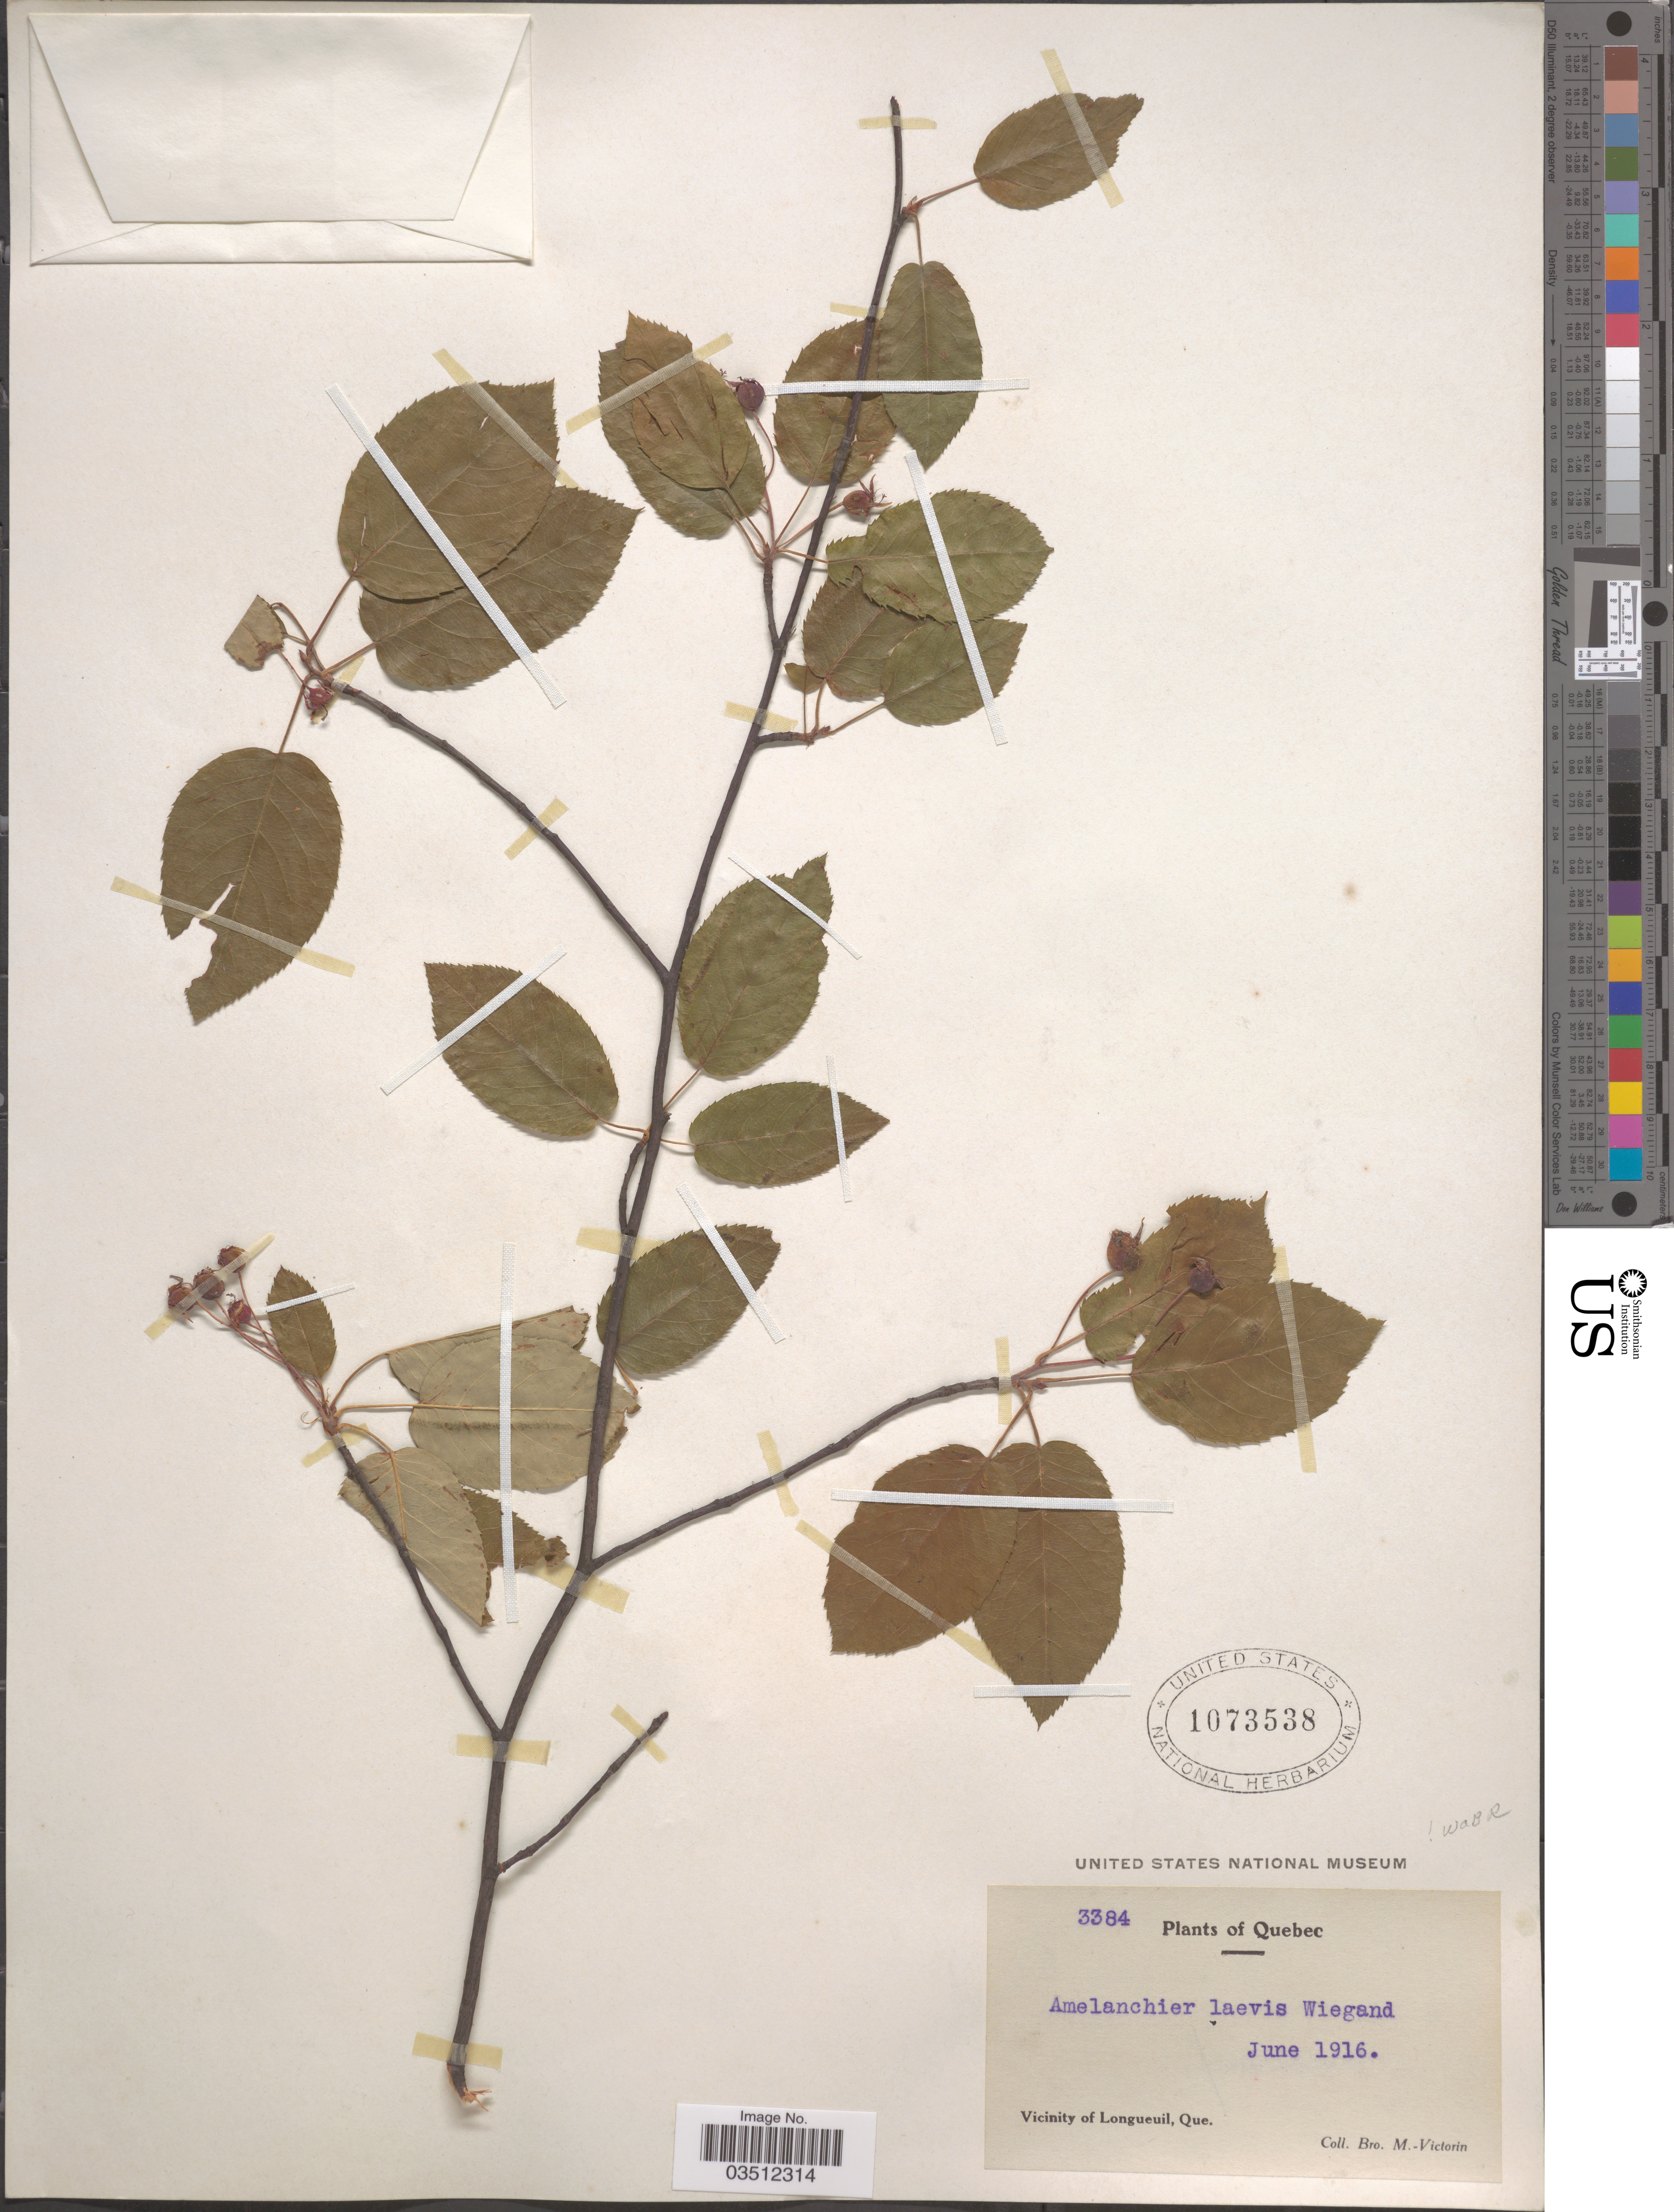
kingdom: Plantae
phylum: Tracheophyta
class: Magnoliopsida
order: Rosales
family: Rosaceae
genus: Amelanchier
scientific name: Amelanchier laevis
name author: Wiegand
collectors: Fr. Marie-Victorin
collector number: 3384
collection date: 1916-06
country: Canada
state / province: Quebec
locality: Vicinity of Longueuil.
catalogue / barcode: US 1073538